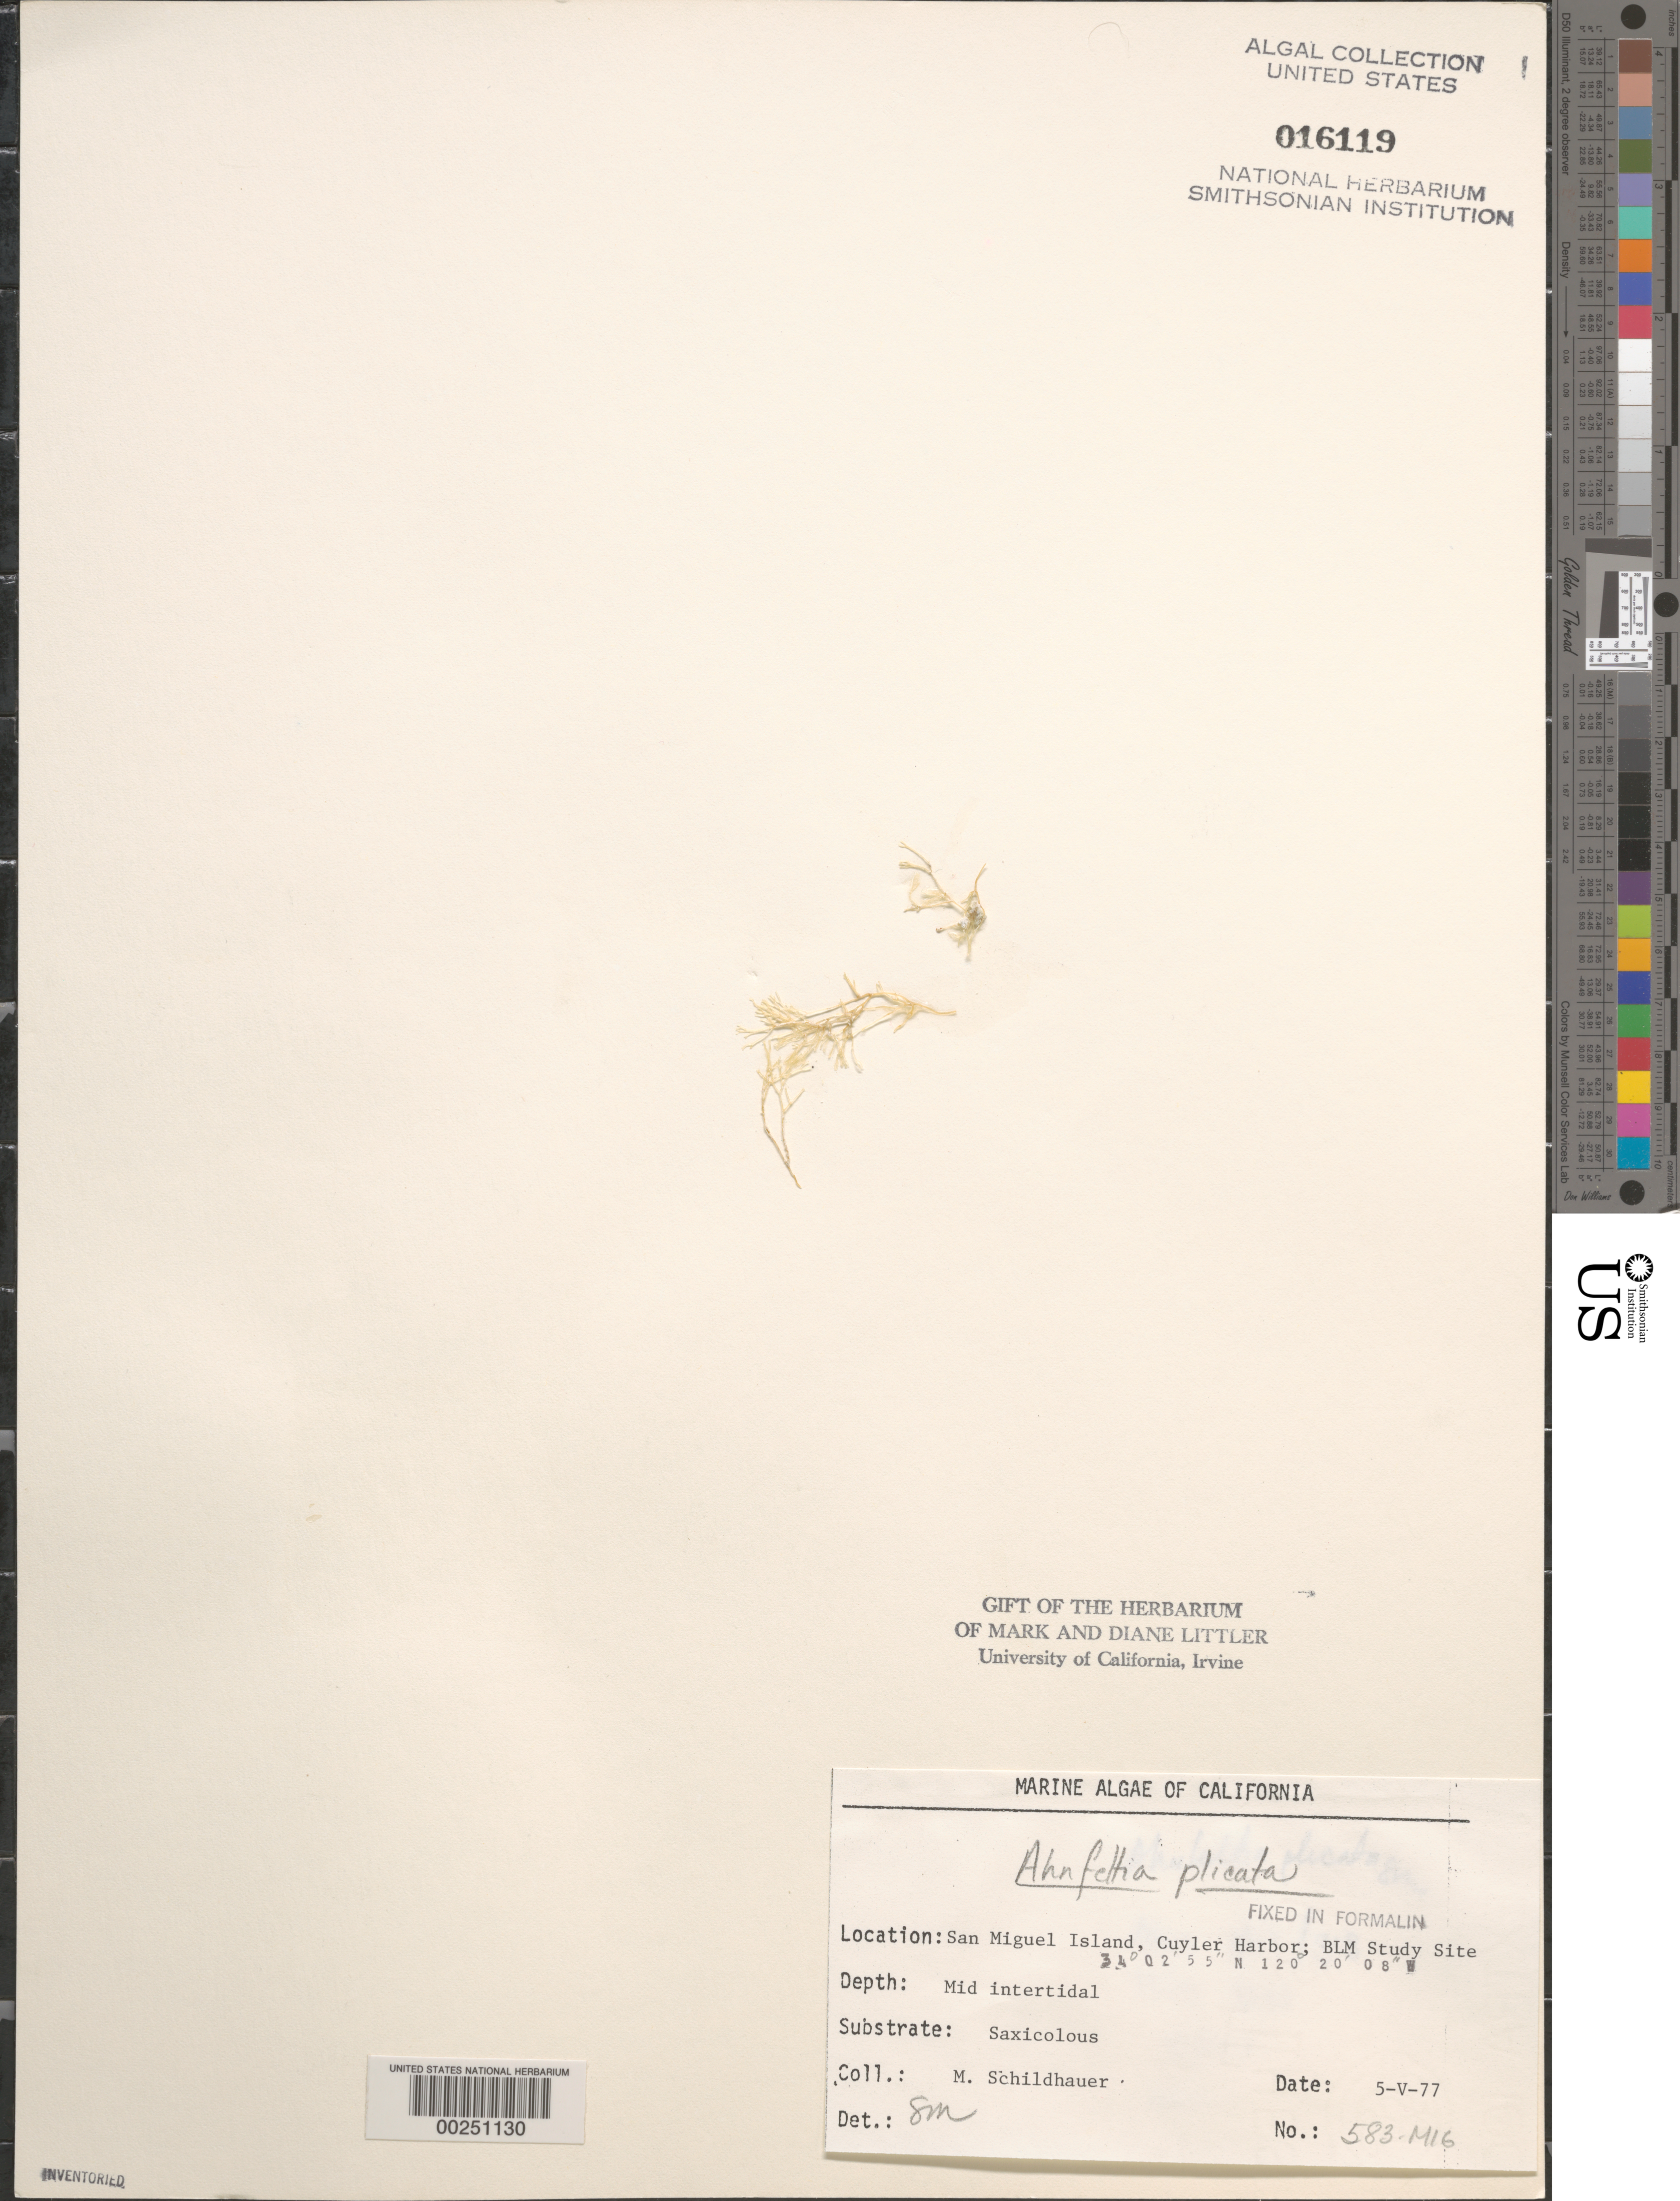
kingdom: Plantae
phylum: Rhodophyta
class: Florideophyceae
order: Ahnfeltiales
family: Ahnfeltiaceae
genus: Ahnfeltia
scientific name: Ahnfeltia plicata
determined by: Murray, S. N.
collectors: M. Schildhauer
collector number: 583-mig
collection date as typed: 05 May 1977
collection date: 1977-05-05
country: United States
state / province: California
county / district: Santa Barbara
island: San Miguel Island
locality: Cuyler Harbor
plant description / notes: BLM-SOCALBIGHT Rocky Intertidal Survey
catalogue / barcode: US 16119